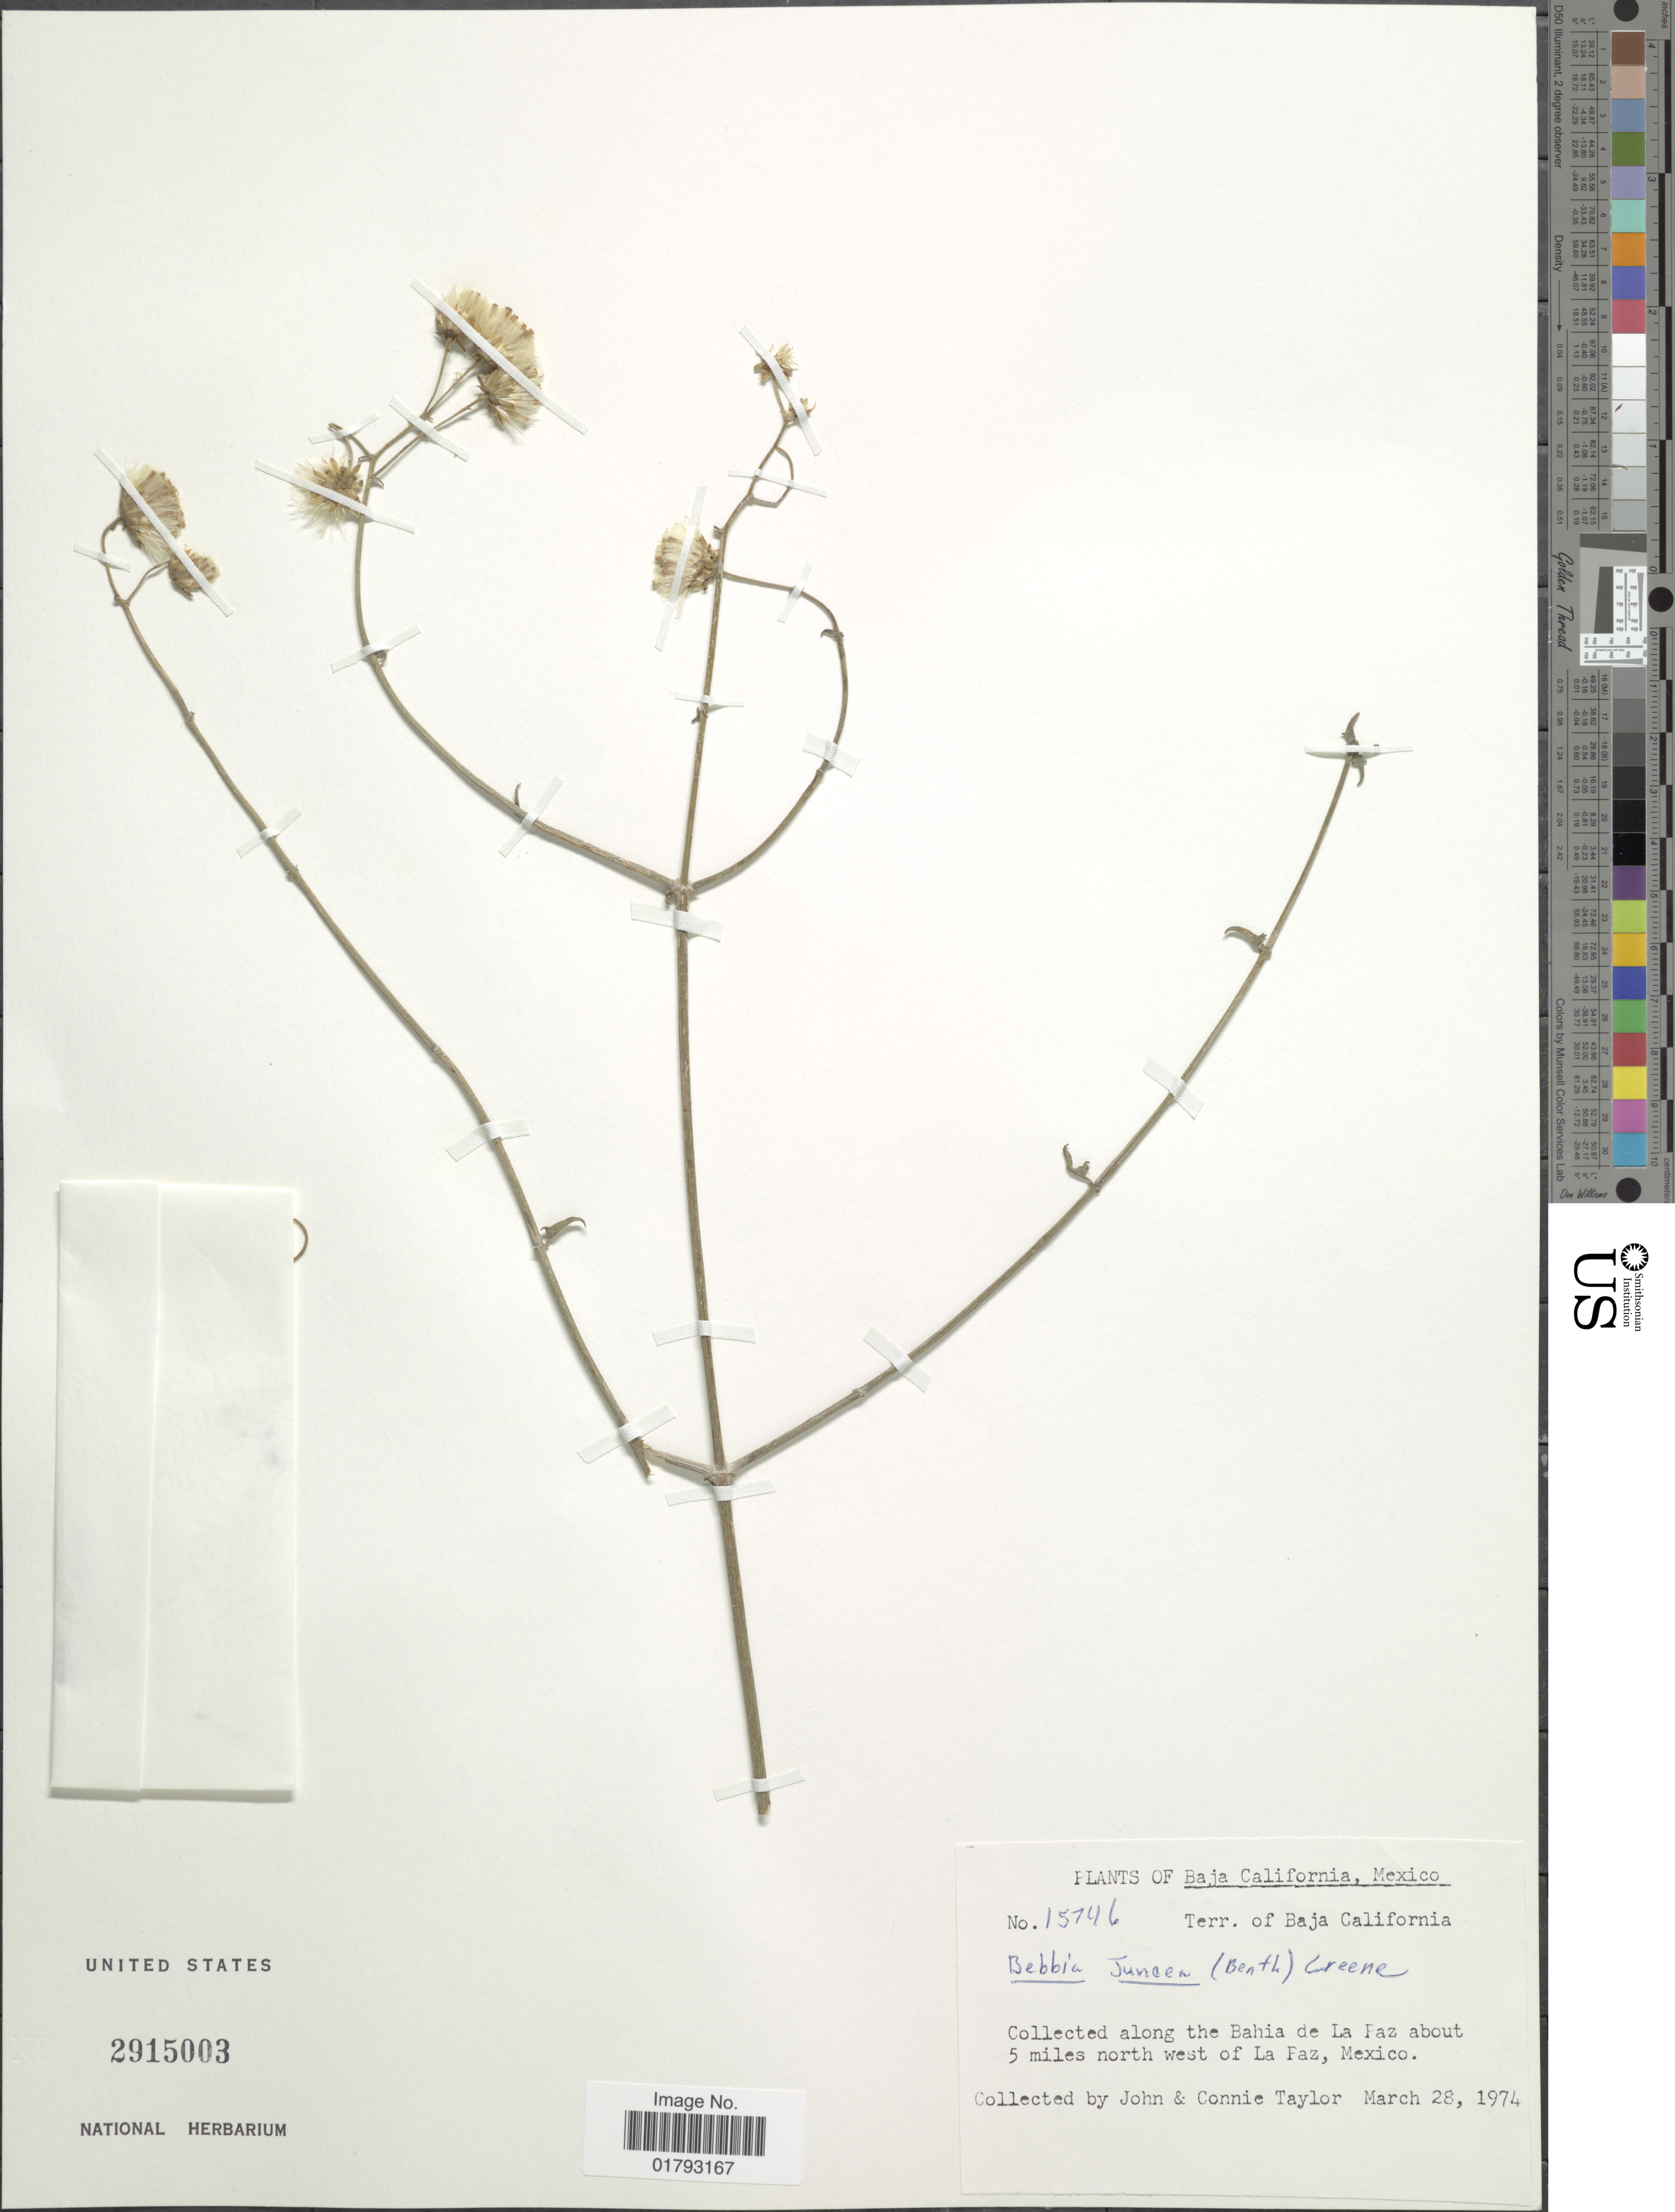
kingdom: Plantae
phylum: Tracheophyta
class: Magnoliopsida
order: Asterales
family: Asteraceae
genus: Bebbia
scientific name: Bebbia juncea var. juncea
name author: (Benth.) Greene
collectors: J. Taylor & C. Taylor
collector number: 15746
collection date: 1974-03-28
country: Mexico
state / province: Baja California Sur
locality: Baja California, Mexico, Terr. of Baja California. Along the Bahia de La Faz about 5 miles north west of La Paz, Mexico.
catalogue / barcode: US 2915003